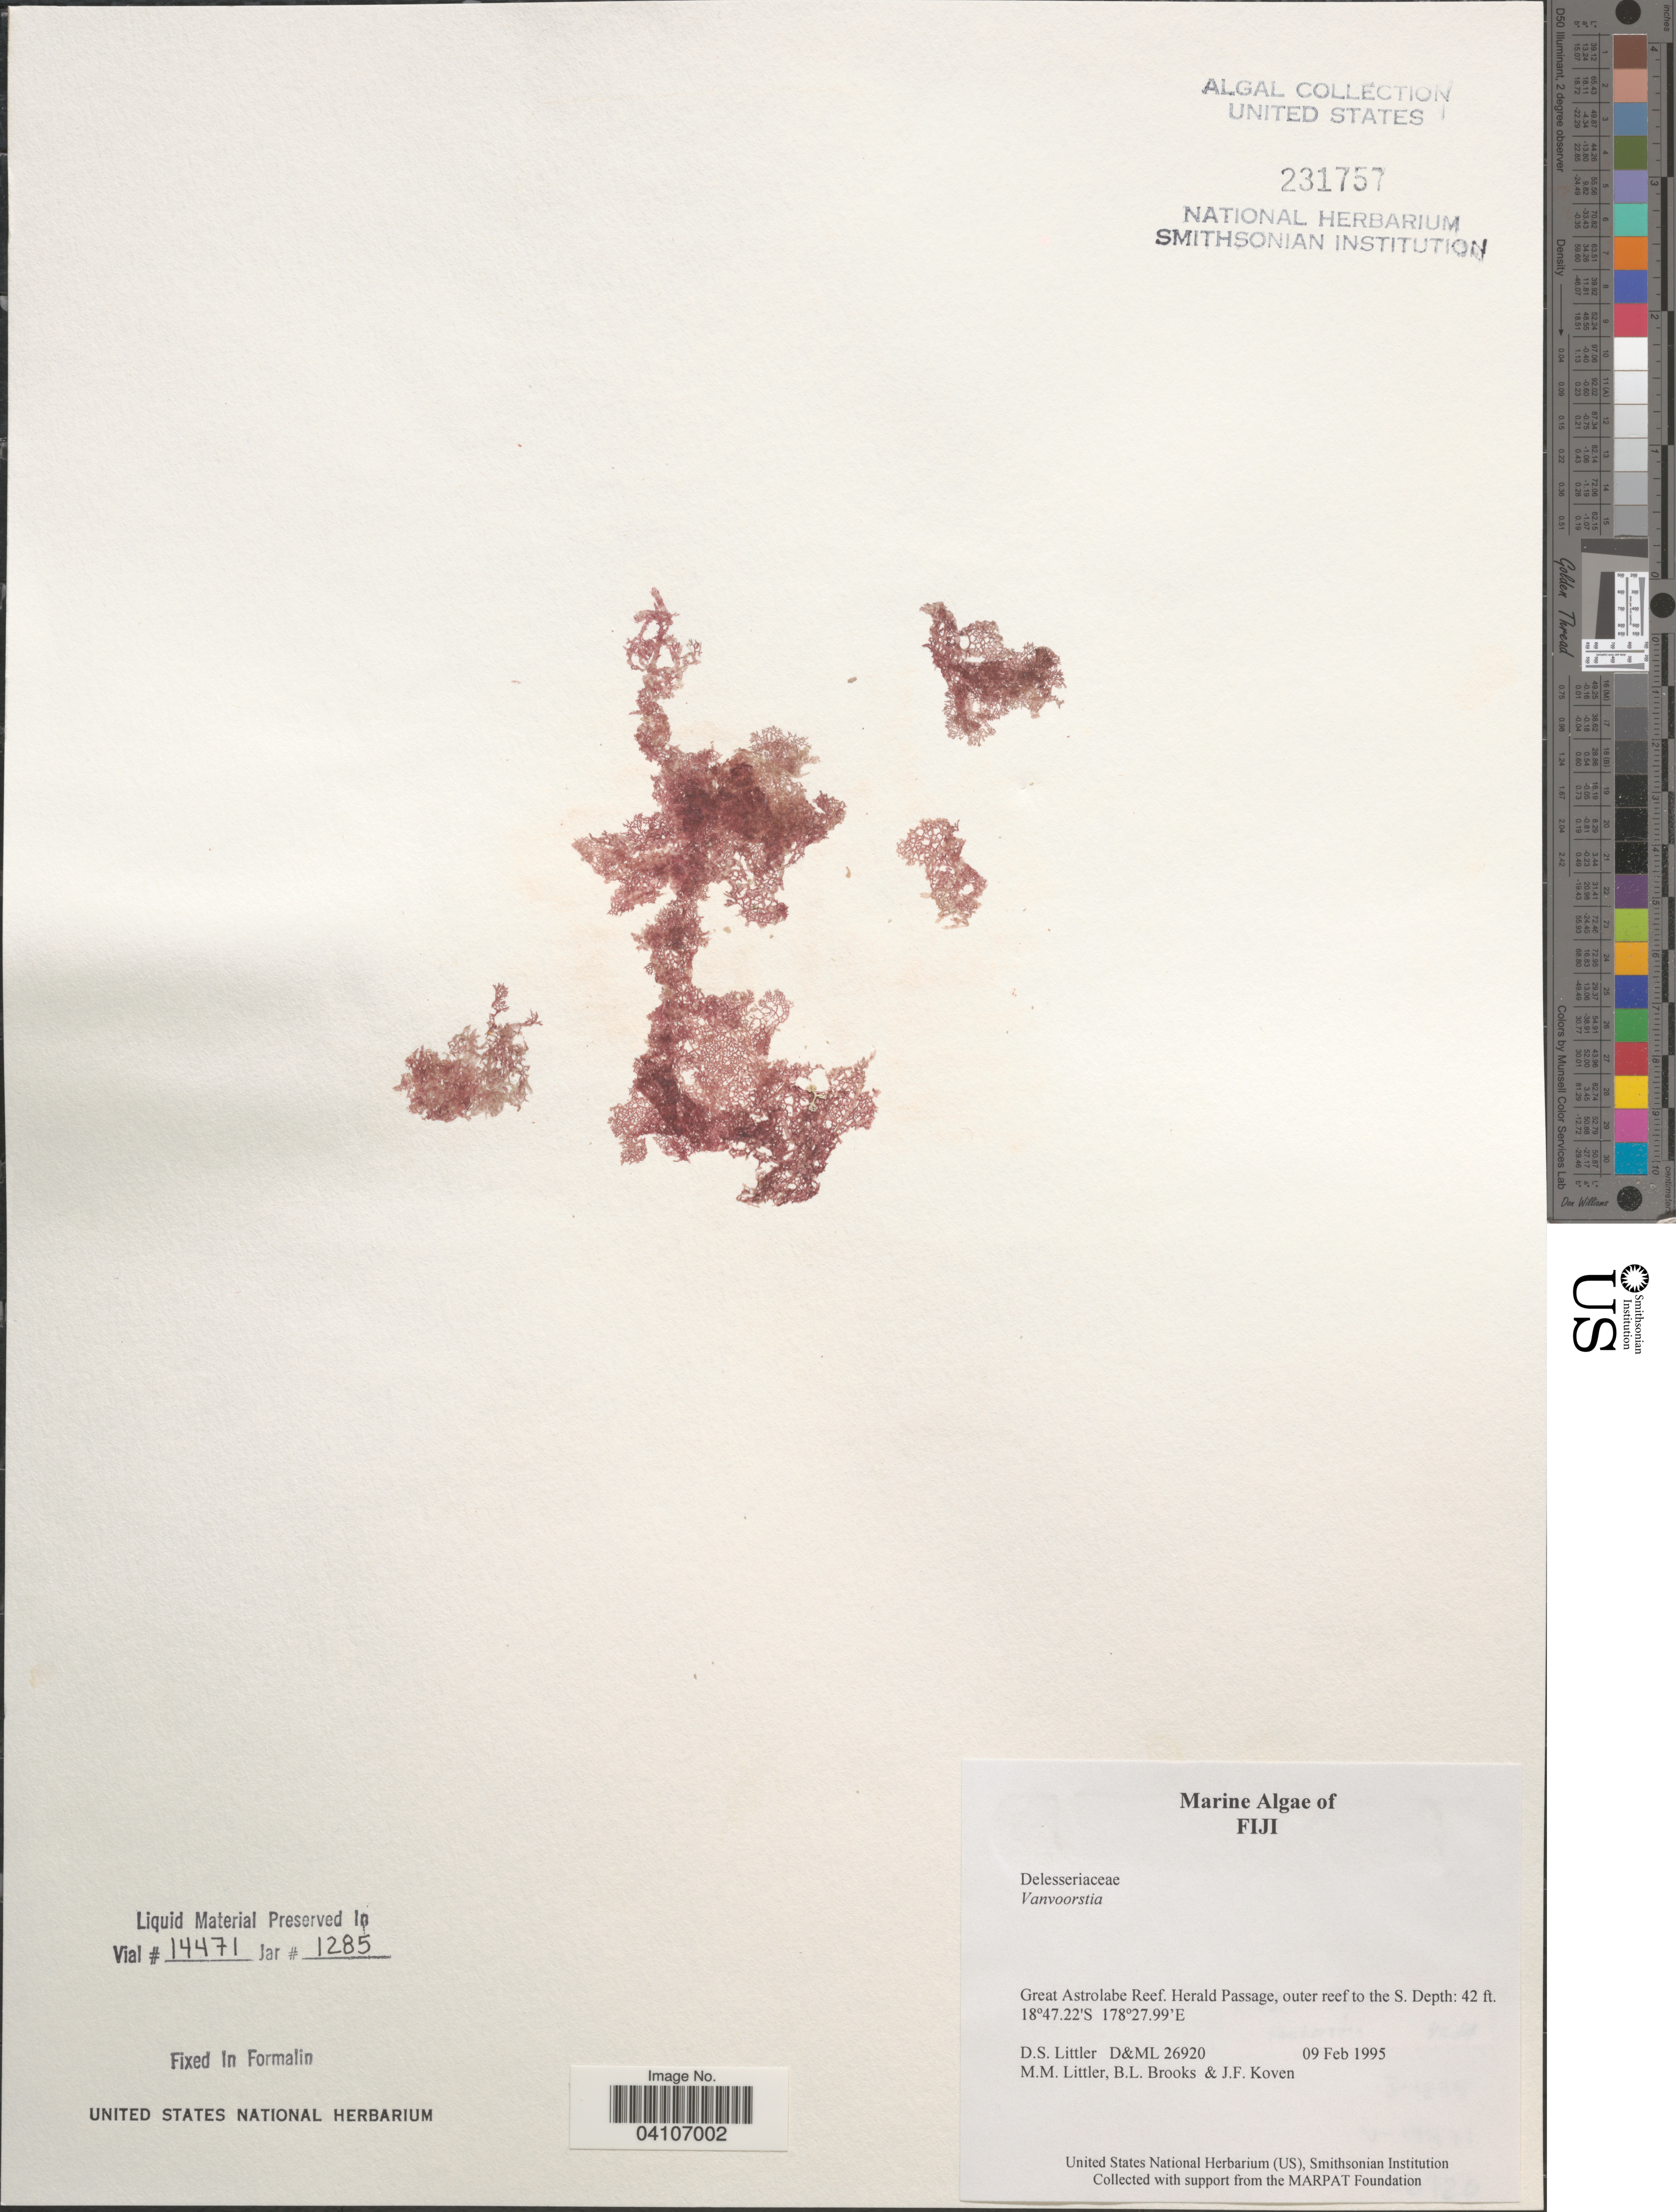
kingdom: Plantae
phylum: Rhodophyta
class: Florideophyceae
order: Ceramiales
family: Delesseriaceae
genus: Vanvoorstia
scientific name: Vanvoorstia sp.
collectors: D. S. Littler, B. Brooks & J. Koven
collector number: D&ML26920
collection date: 1995-02-09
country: Fiji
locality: Great Astrolabe Reef. Herald Passage, outer reef to the S.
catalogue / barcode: US 231757